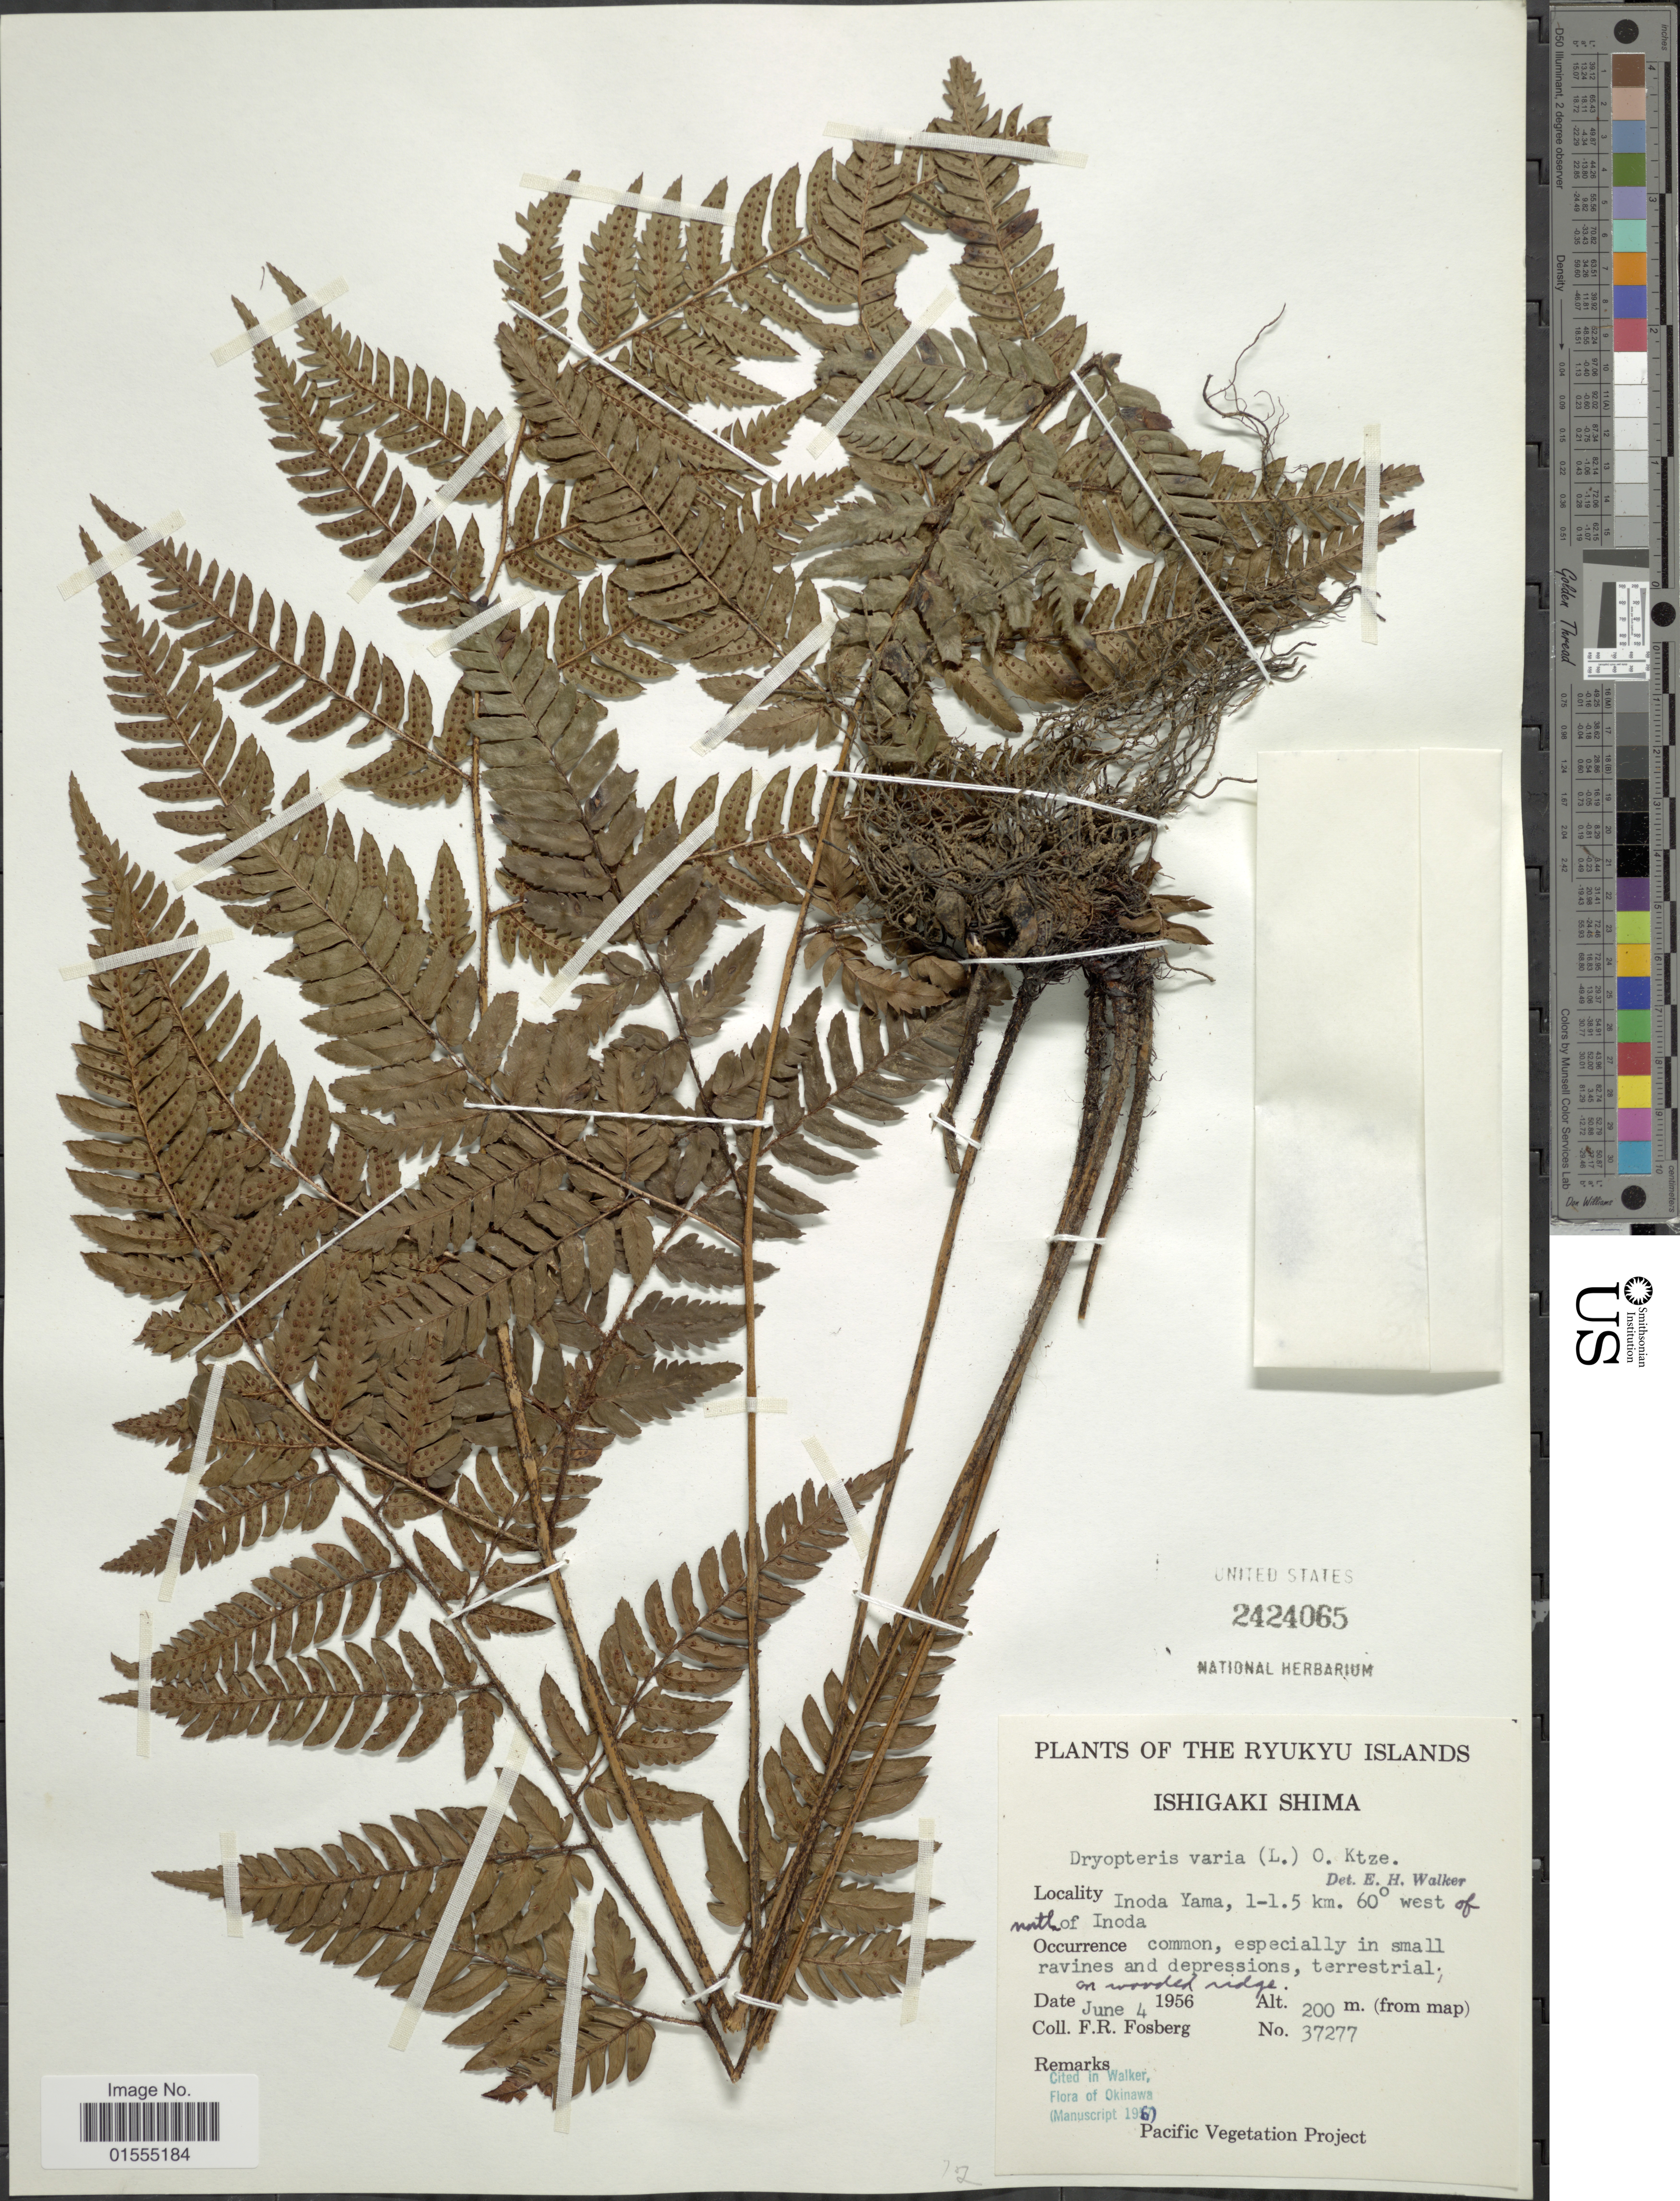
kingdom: Plantae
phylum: Tracheophyta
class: Polypodiopsida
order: Polypodiales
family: Dryopteridaceae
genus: Dryopteris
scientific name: Dryopteris varia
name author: (L.) Kuntze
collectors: F. R. Fosberg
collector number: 37277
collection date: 1956-06-04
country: Japan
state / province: Okinawa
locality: The Ryukyu Islands, Ishigaki Shima, Inoda Yama, 1-1.5 km. 60° west of north of Inoda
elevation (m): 200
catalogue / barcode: US 2424065